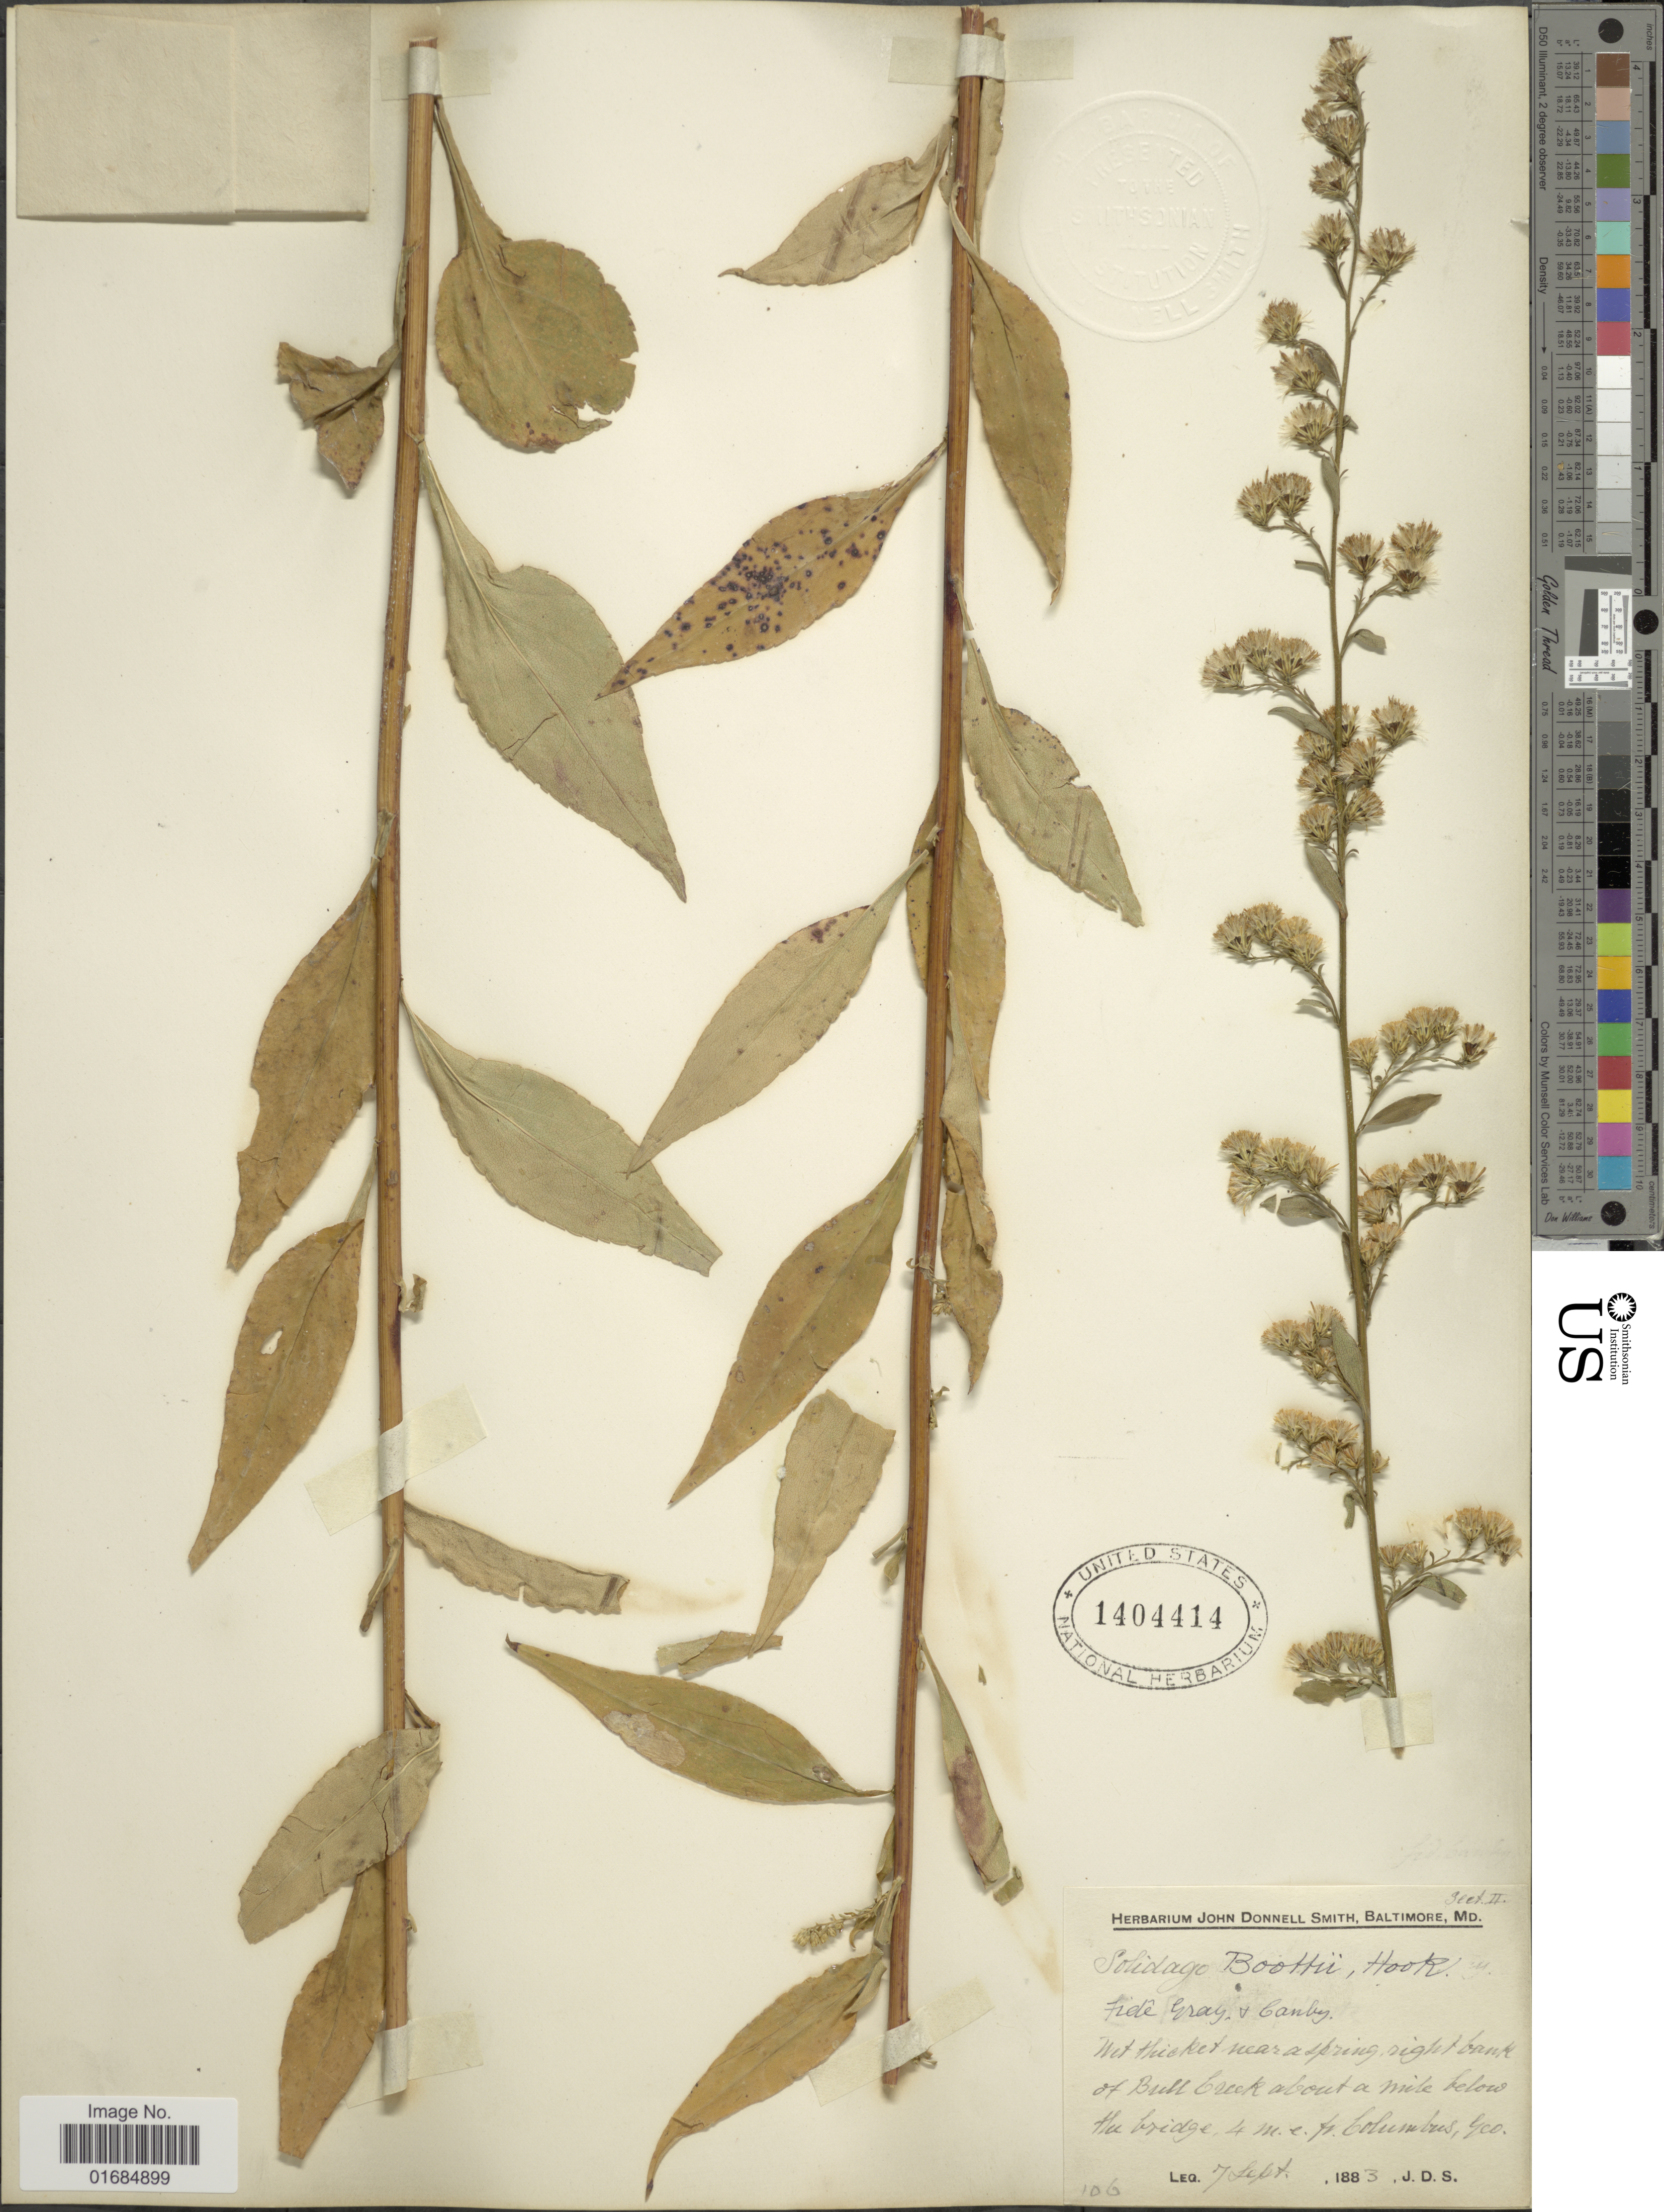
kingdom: Plantae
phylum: Tracheophyta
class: Magnoliopsida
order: Asterales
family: Asteraceae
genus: Solidago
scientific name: Solidago boottii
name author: Hook.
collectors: J. Donnell Smith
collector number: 106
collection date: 1883-09-07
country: United States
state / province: Georgia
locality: Wet Thicket near a spring right bank of Bull Creek about a mile below the Bridge, 4 m e fr Columbus.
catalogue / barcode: US 1404414